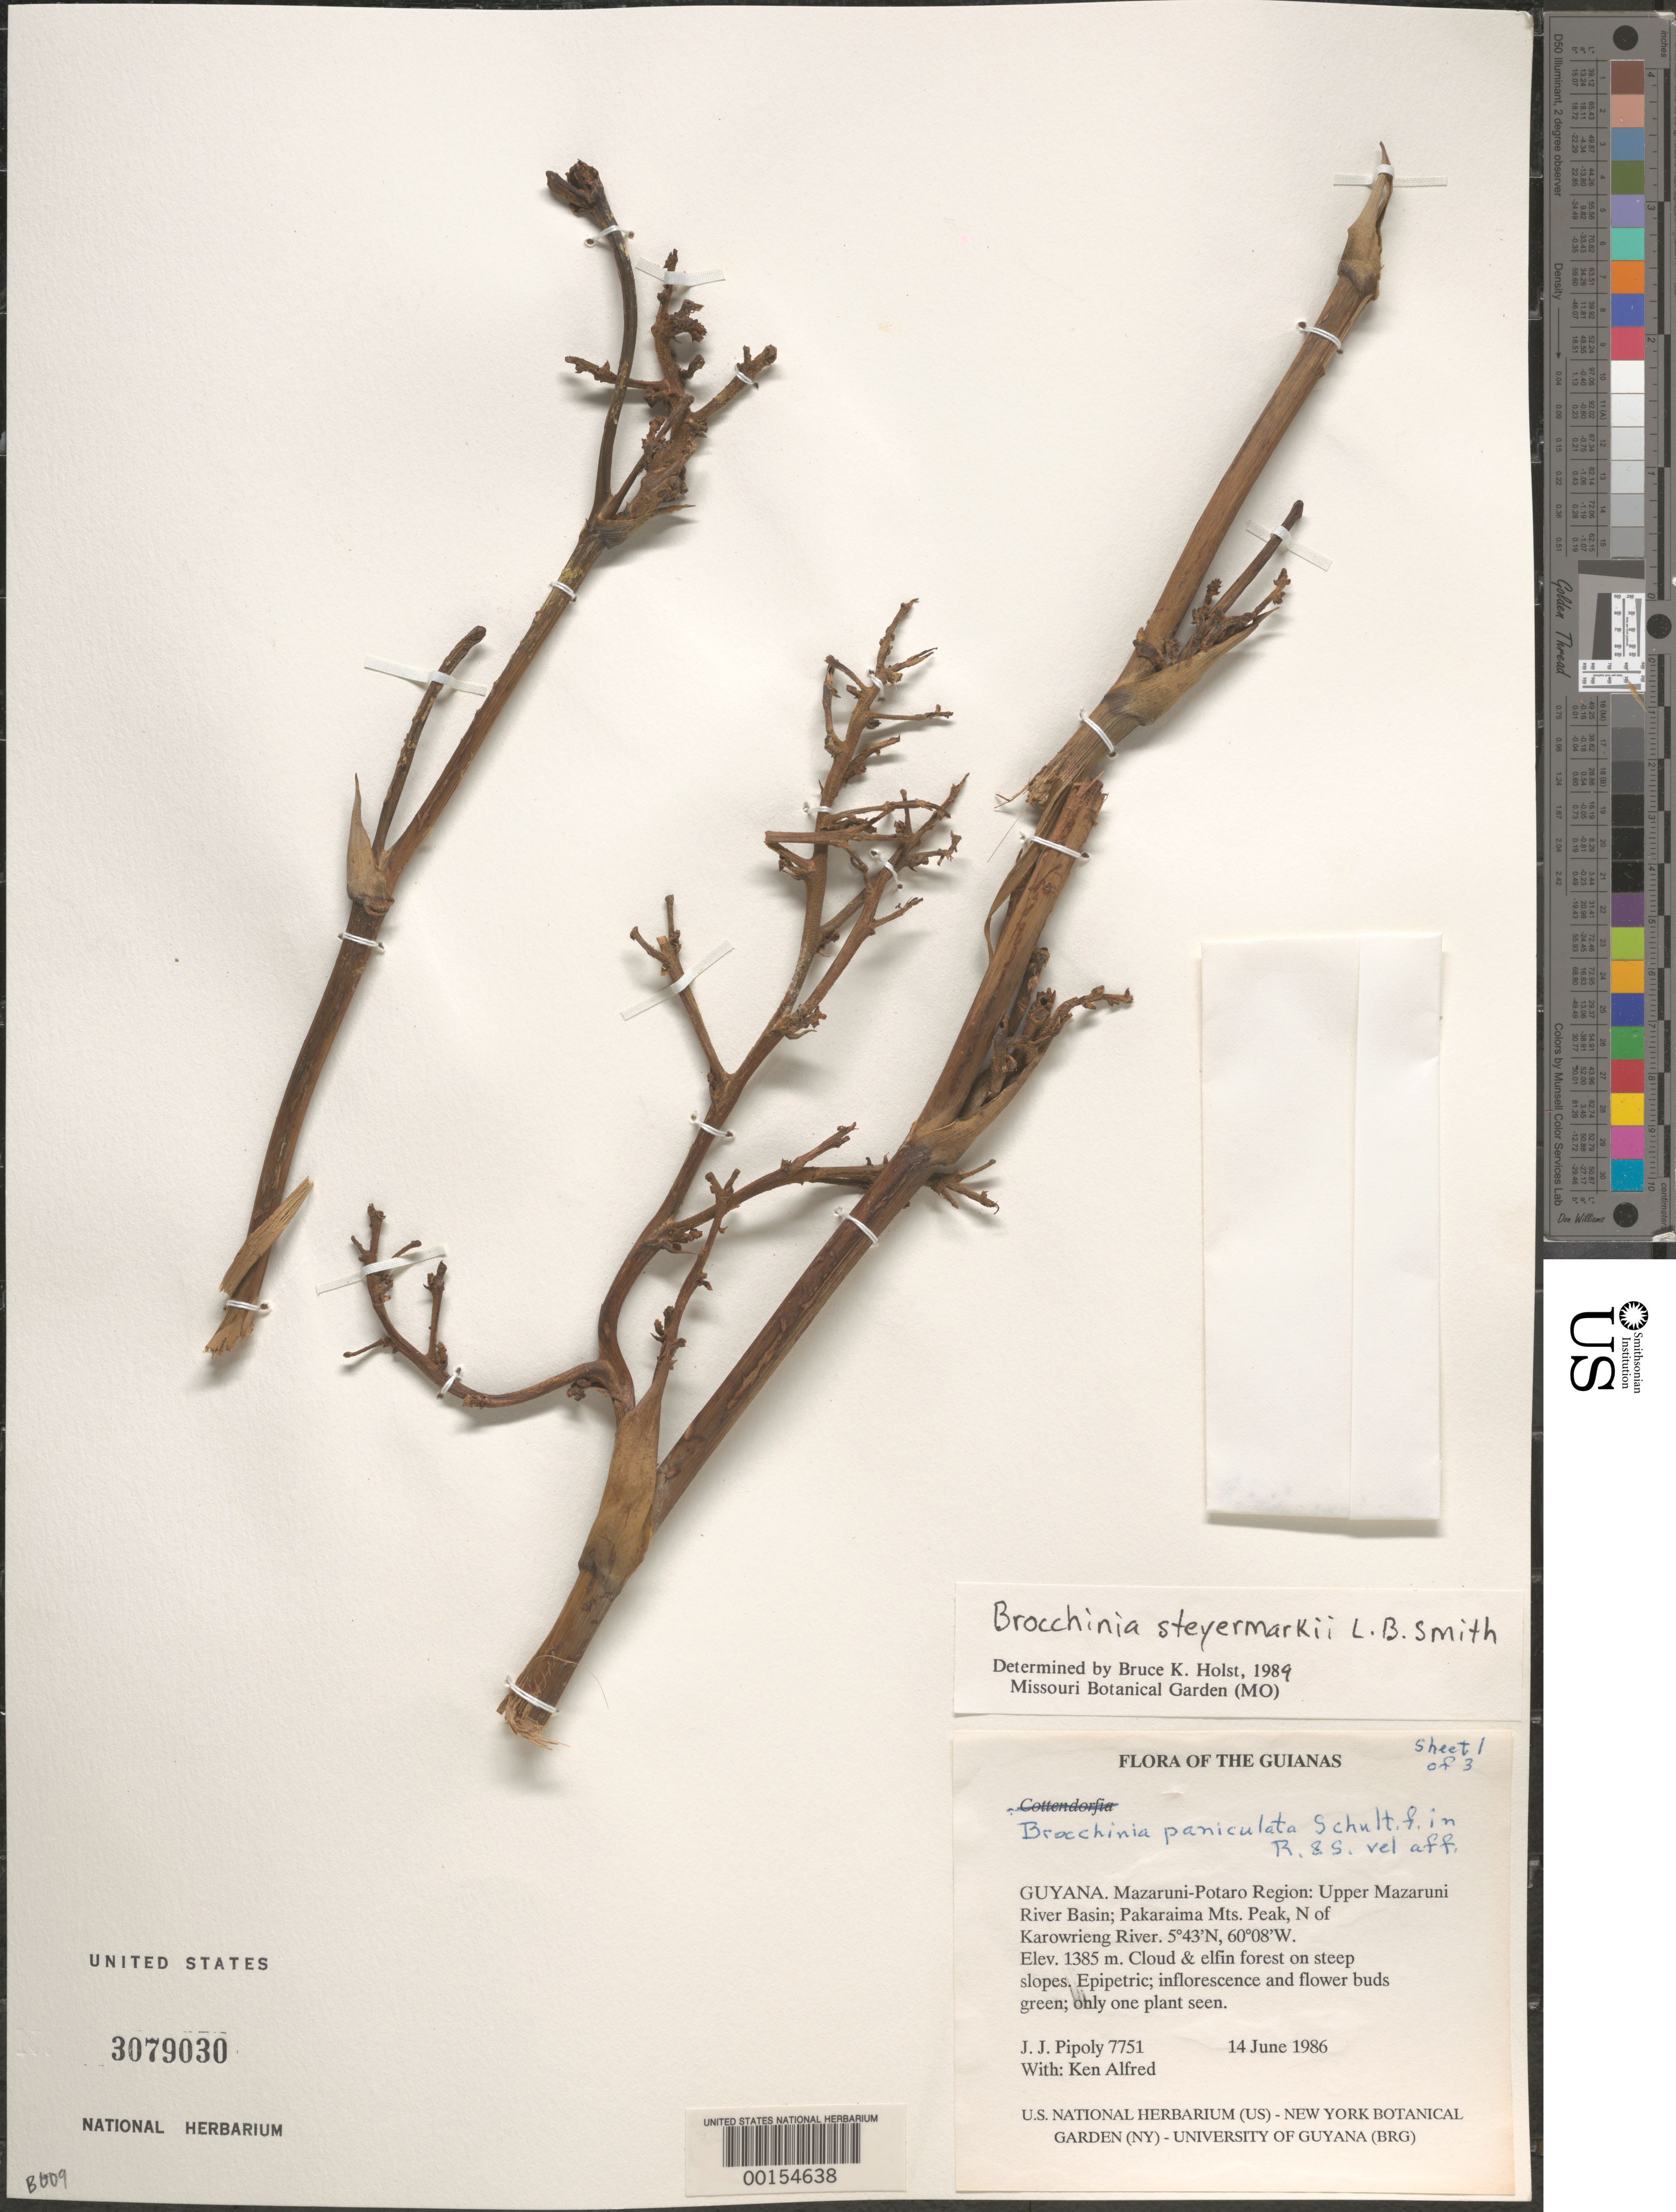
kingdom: Plantae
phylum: Tracheophyta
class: Liliopsida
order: Poales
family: Bromeliaceae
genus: Brocchinia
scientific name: Brocchinia steyermarkii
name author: L.B. Sm.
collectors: J. J. Pipoly & K. Alfred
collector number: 7751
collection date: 1986-06-14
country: Guyana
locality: The Guianas. Mazurini-Potaro Region: Upper Mazaruni River Basin; Pakaraima Mts. Peak, N of Karowrieng River.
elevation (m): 1385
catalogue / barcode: US 3079030